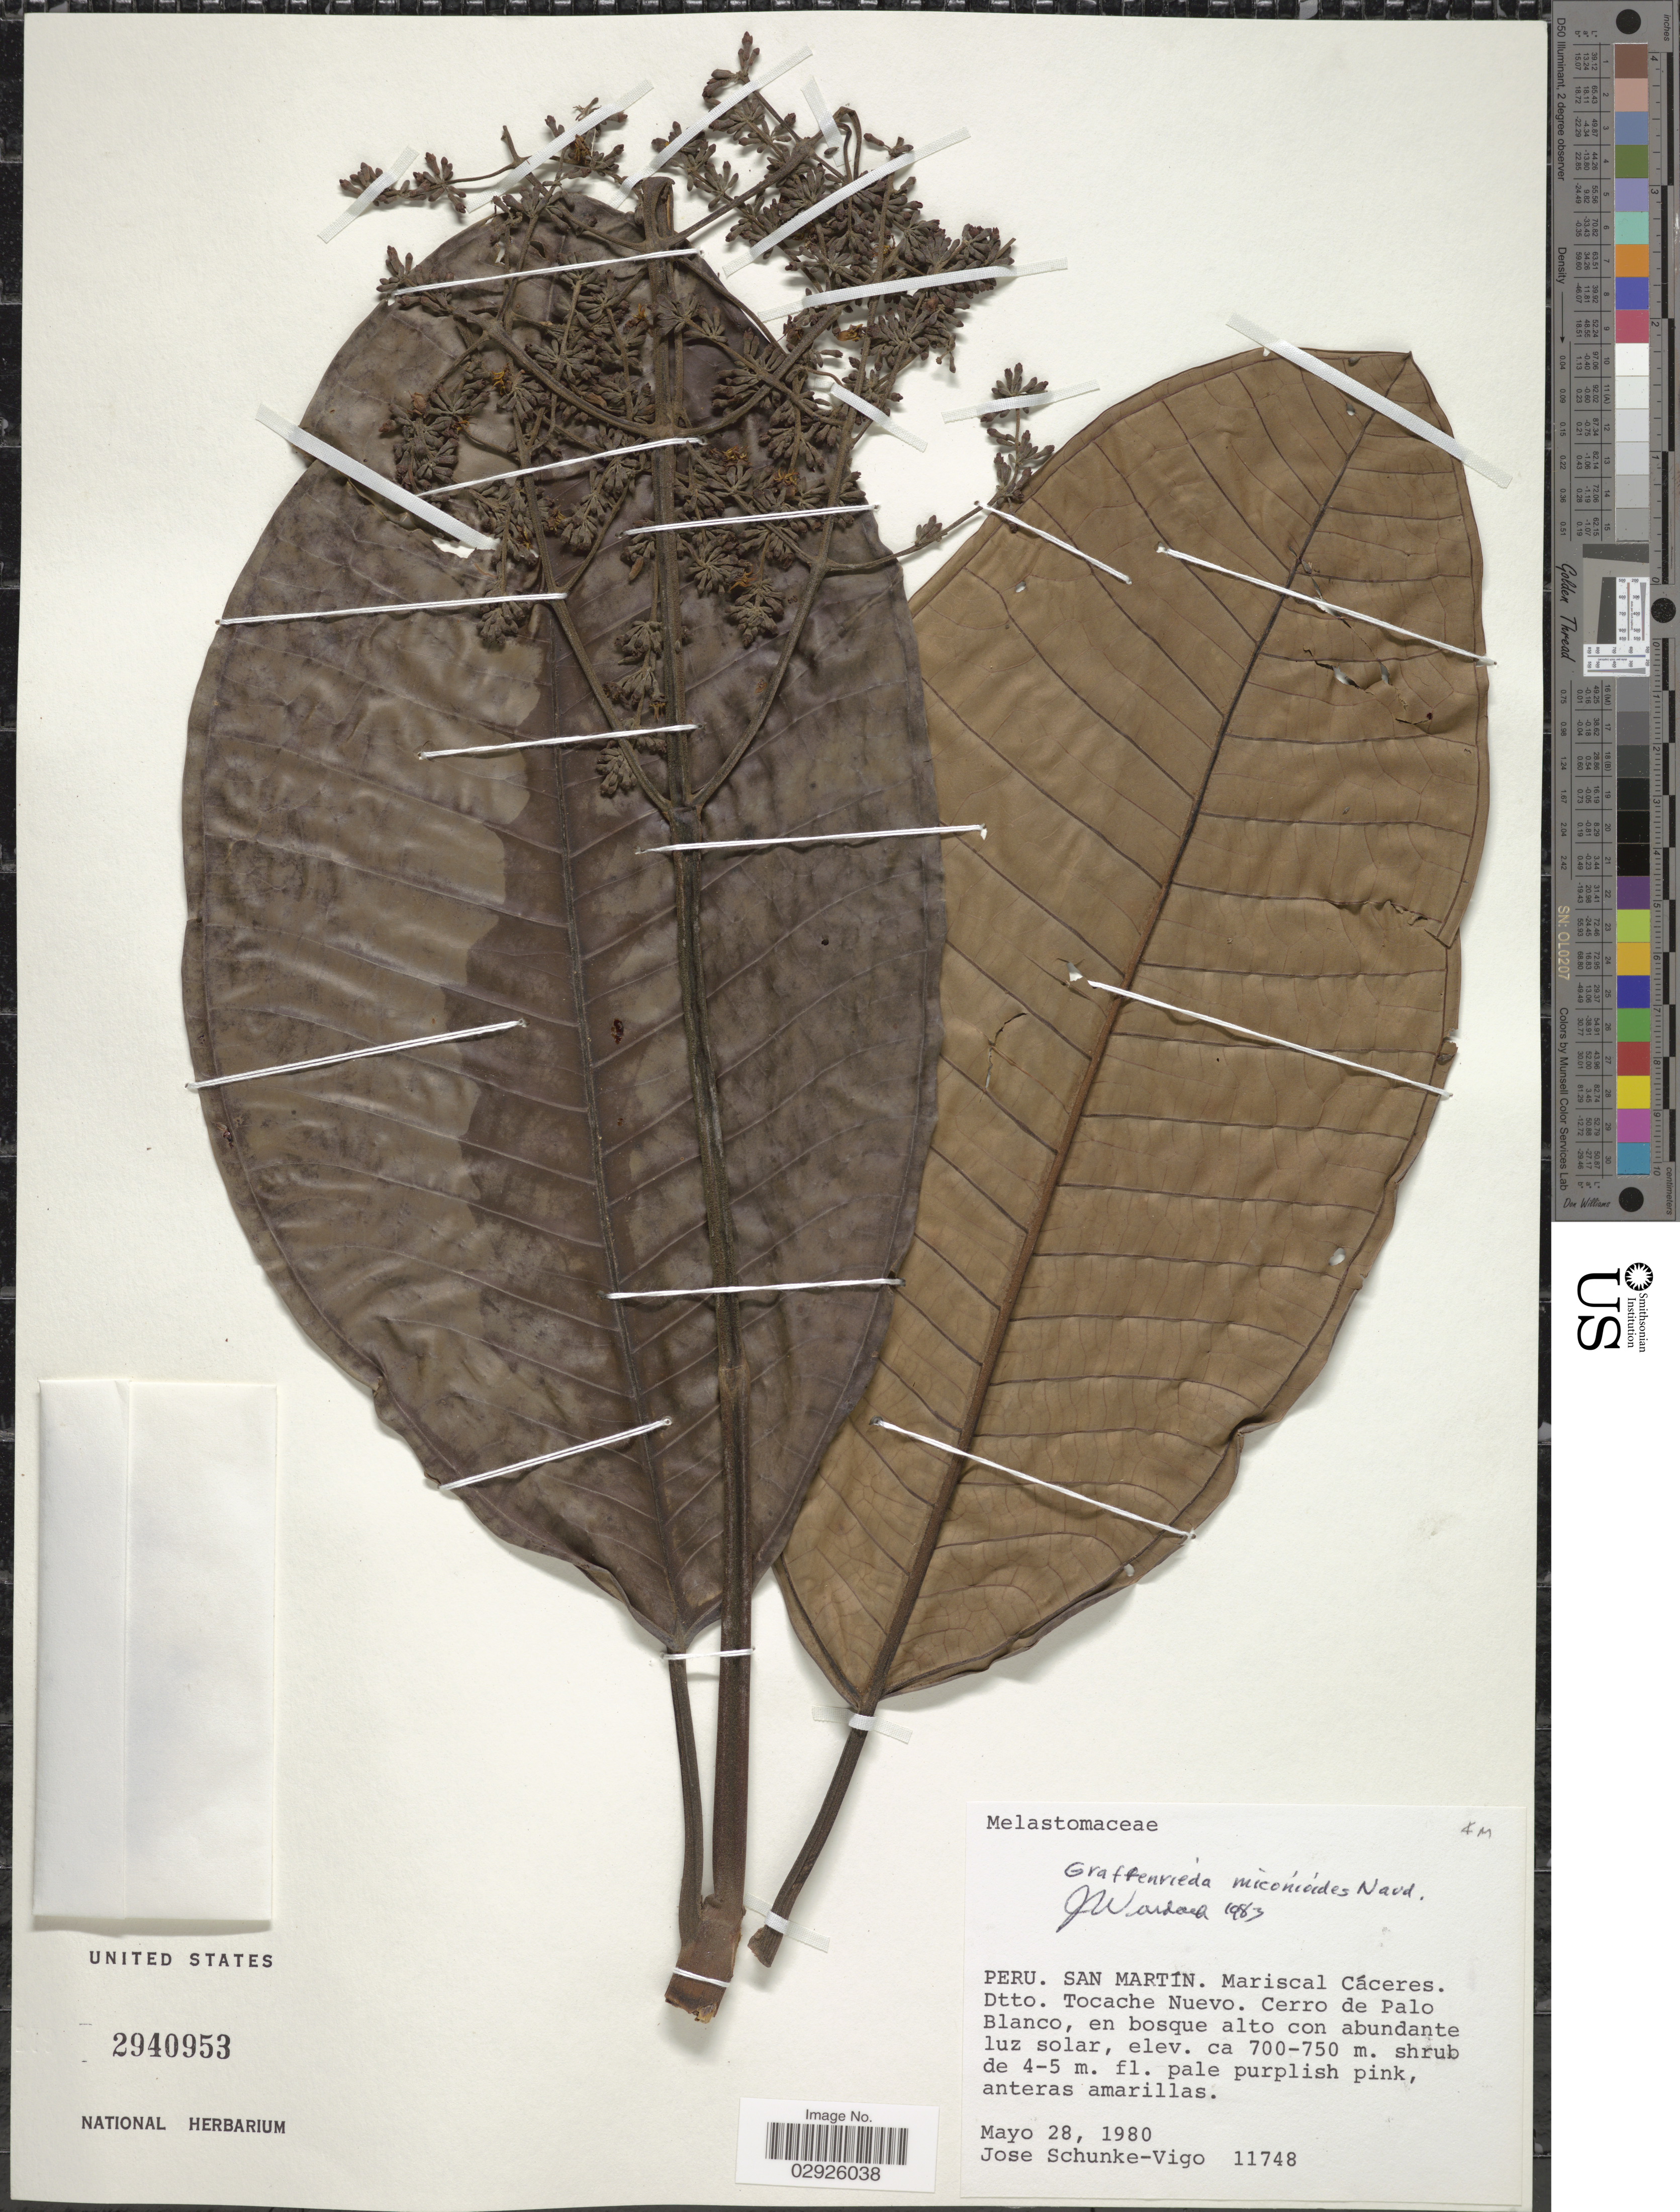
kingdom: Plantae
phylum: Tracheophyta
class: Magnoliopsida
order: Myrtales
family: Melastomataceae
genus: Graffenrieda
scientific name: Graffenrieda miconioides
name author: Naudin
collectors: J. Schunke Vigo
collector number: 11748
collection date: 1980-05-28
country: Peru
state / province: San Martín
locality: Mariscal Cáceres. Dtto. Tocache Nuevo. Cerro de Palo Blanco.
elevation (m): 700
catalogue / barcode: US 2940953